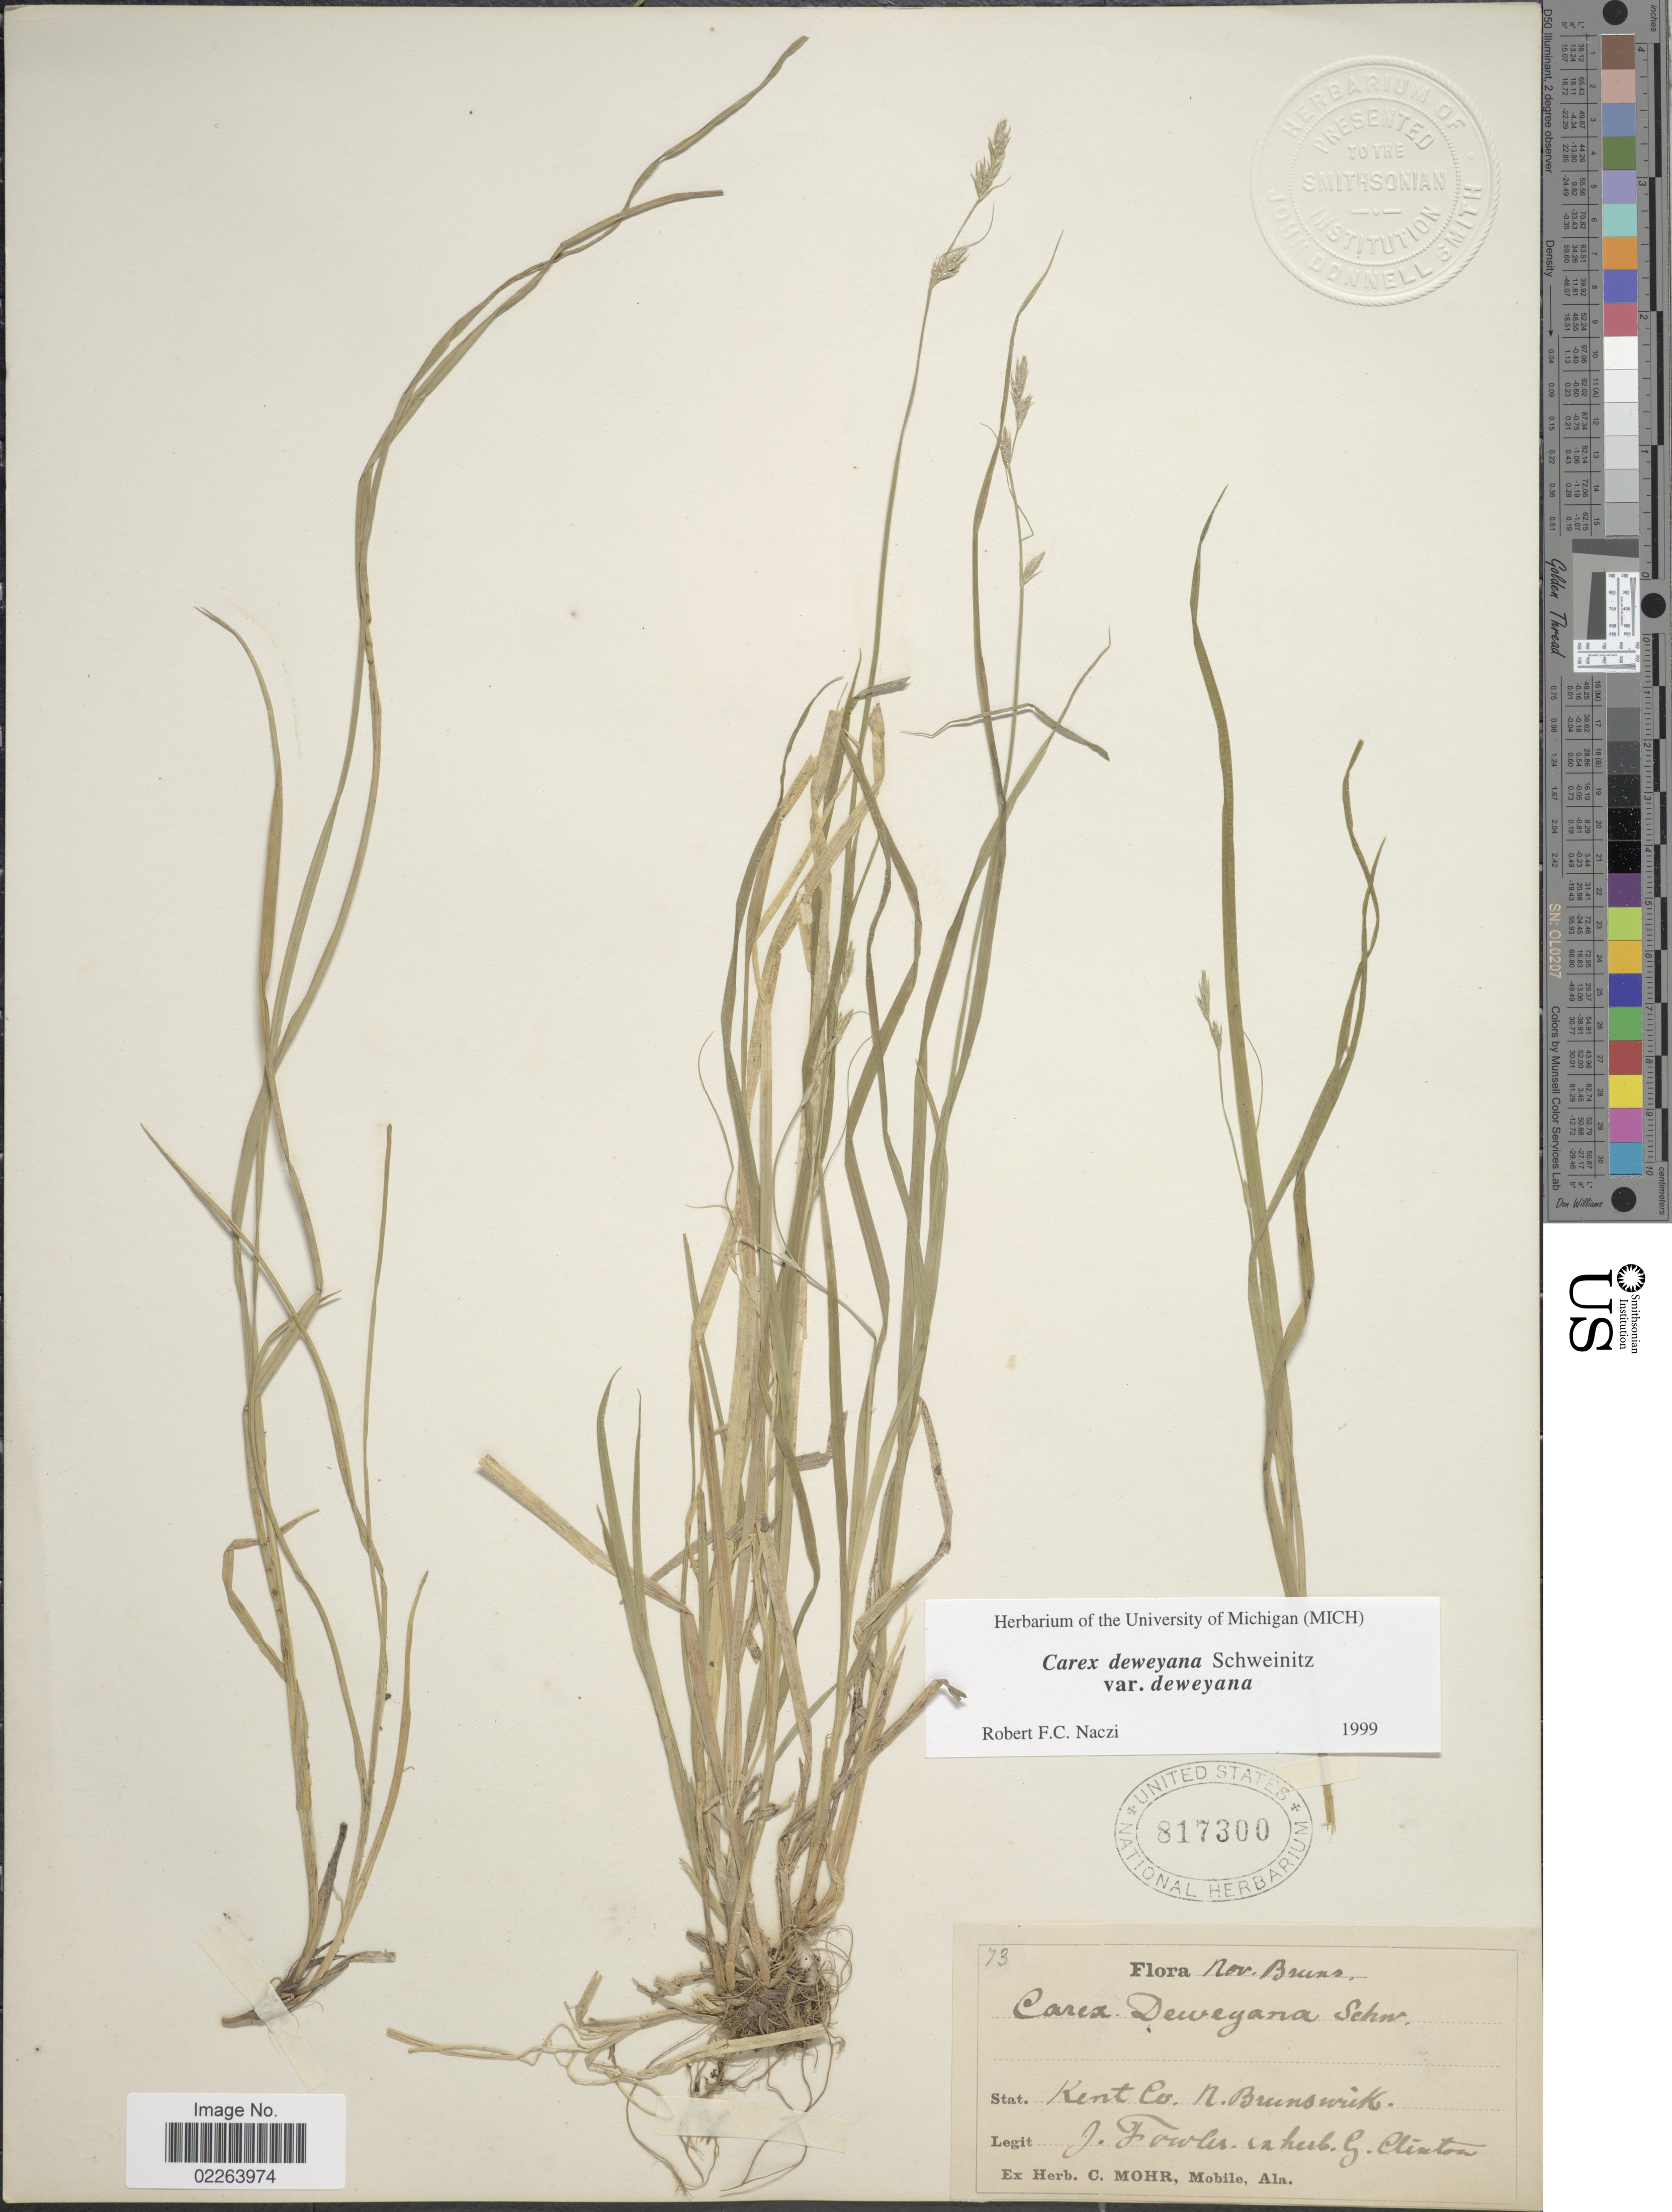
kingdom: Plantae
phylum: Tracheophyta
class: Liliopsida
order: Poales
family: Cyperaceae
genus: Carex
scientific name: Carex deweyana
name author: Schwein.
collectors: J. P. Fowler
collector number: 73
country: Canada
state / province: New Brunswick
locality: Kent Co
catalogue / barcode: US 817300